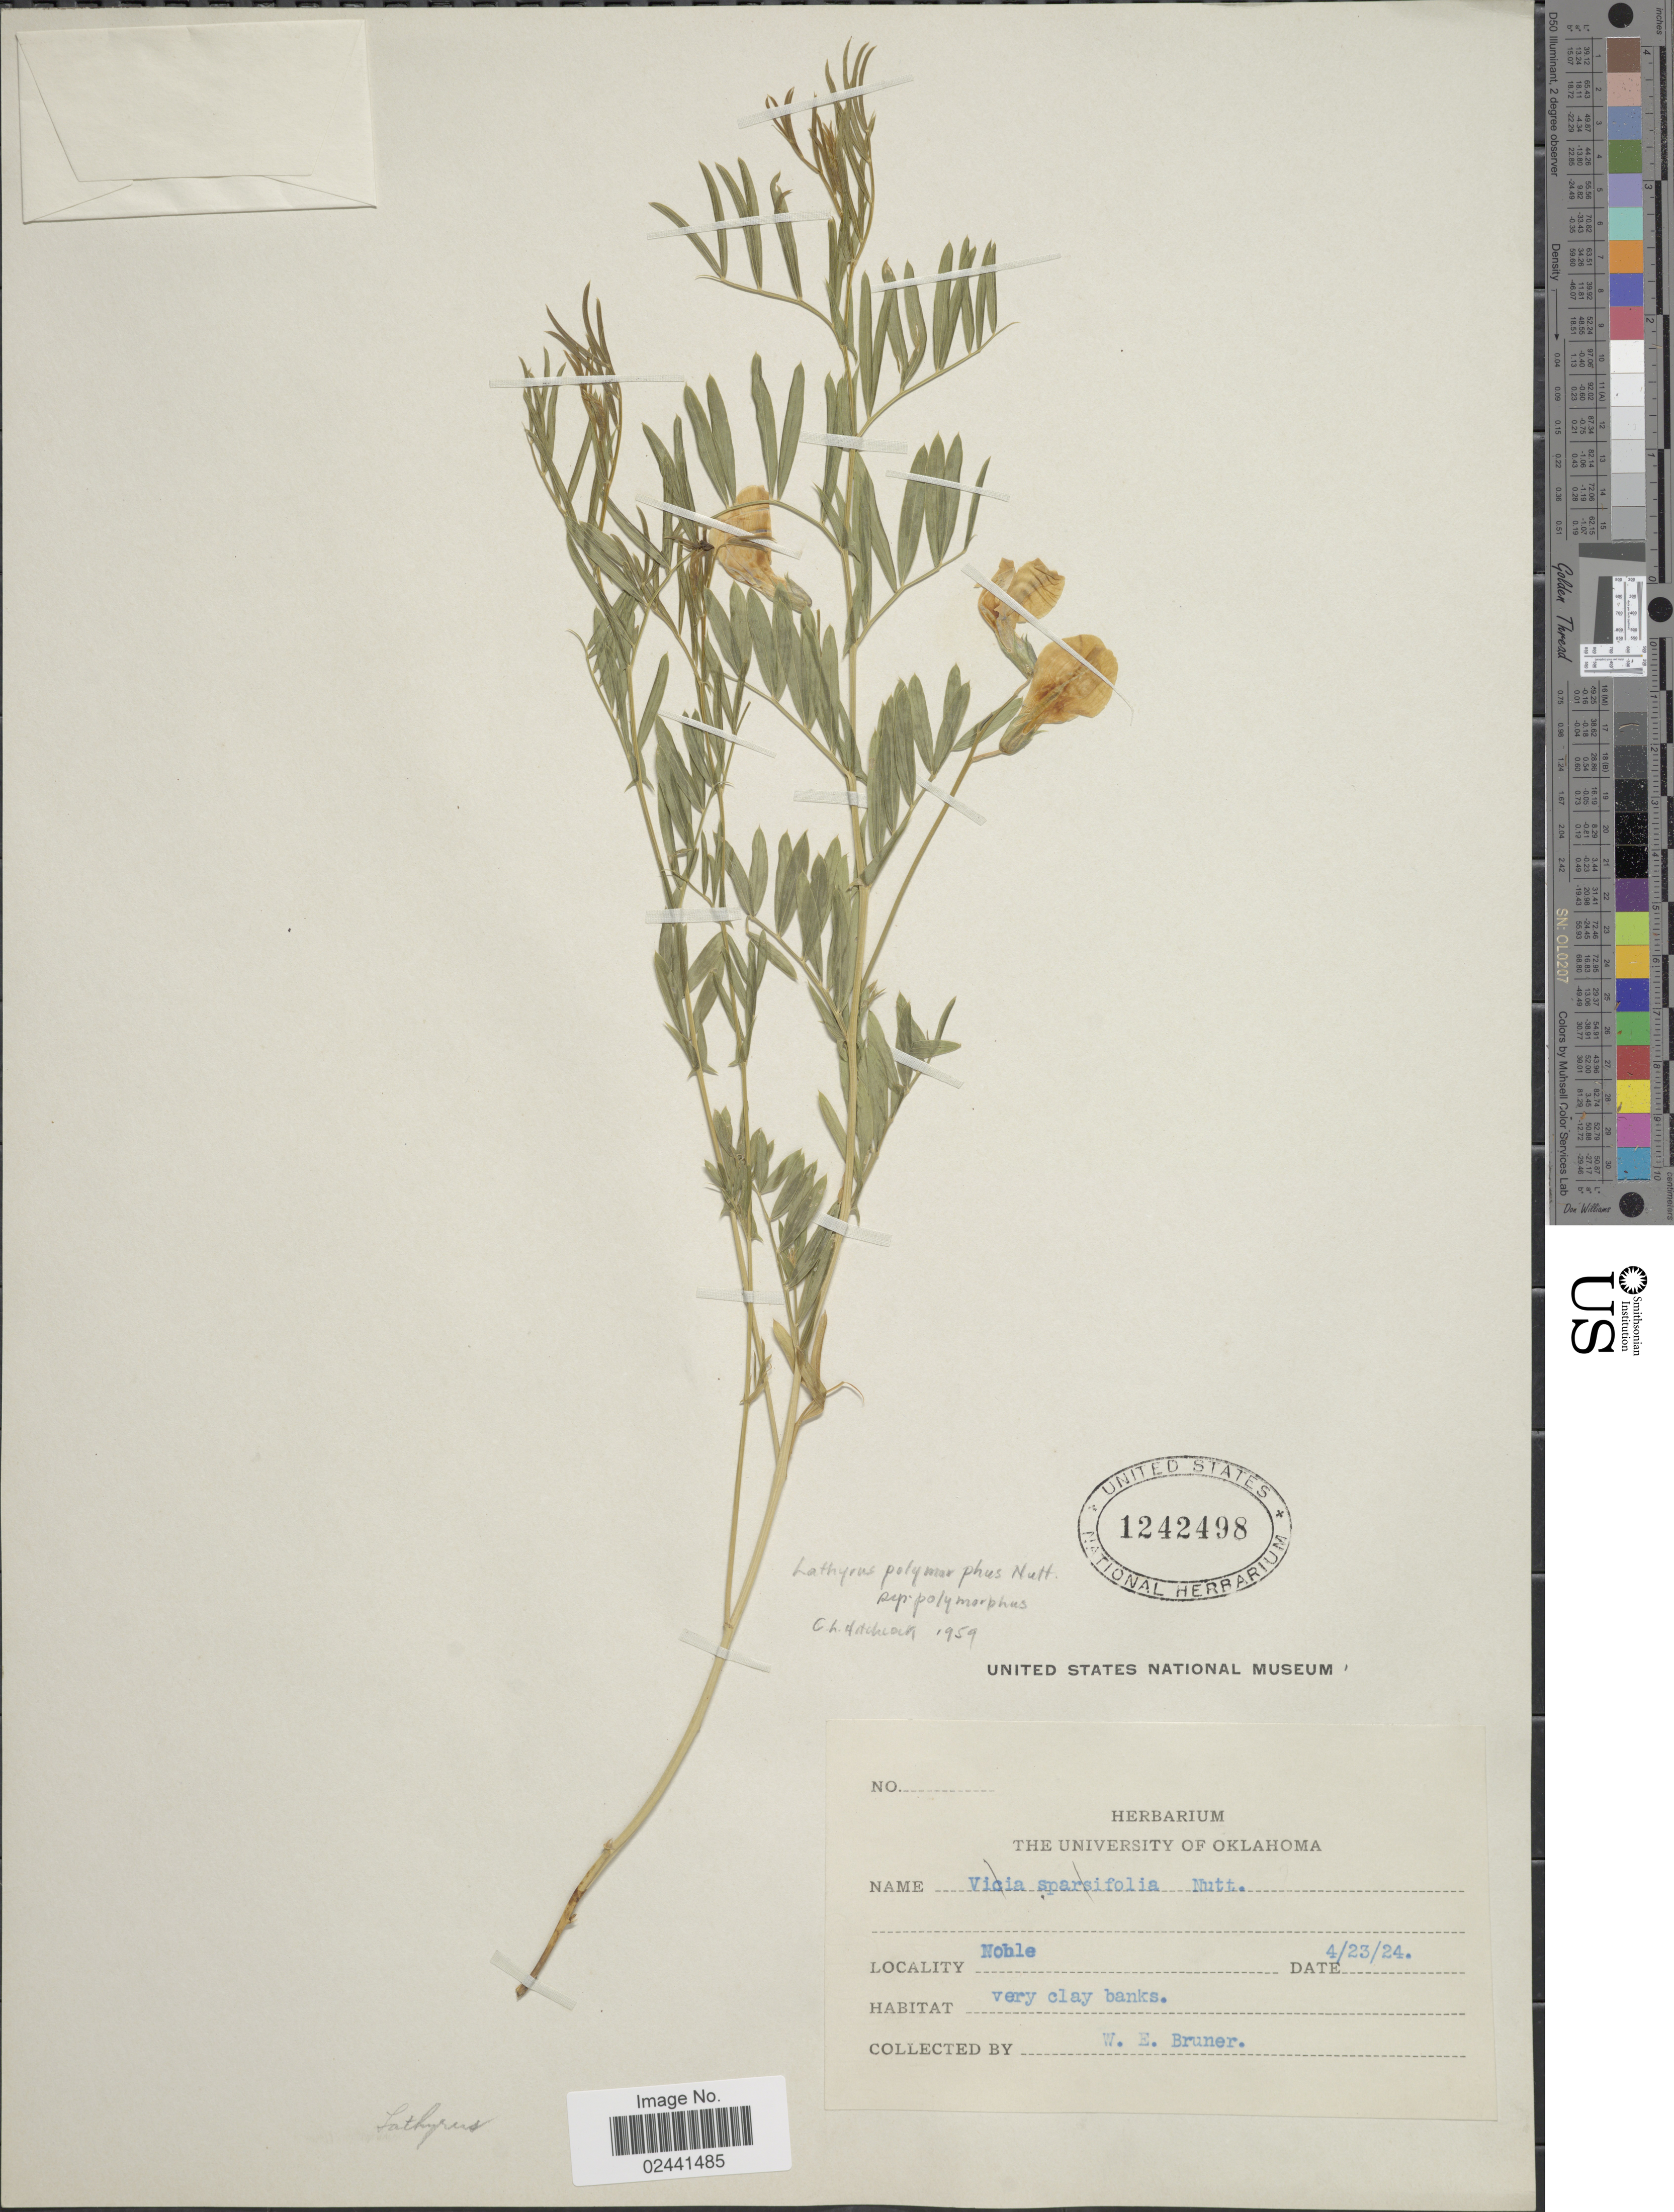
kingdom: Plantae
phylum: Tracheophyta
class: Magnoliopsida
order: Fabales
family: Fabaceae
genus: Lathyrus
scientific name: Lathyrus polymorphus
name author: Nutt.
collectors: W. Bruner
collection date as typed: Transcribed d/m/y: 23/4/24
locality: Nohle, very clay banks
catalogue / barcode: US 1242498